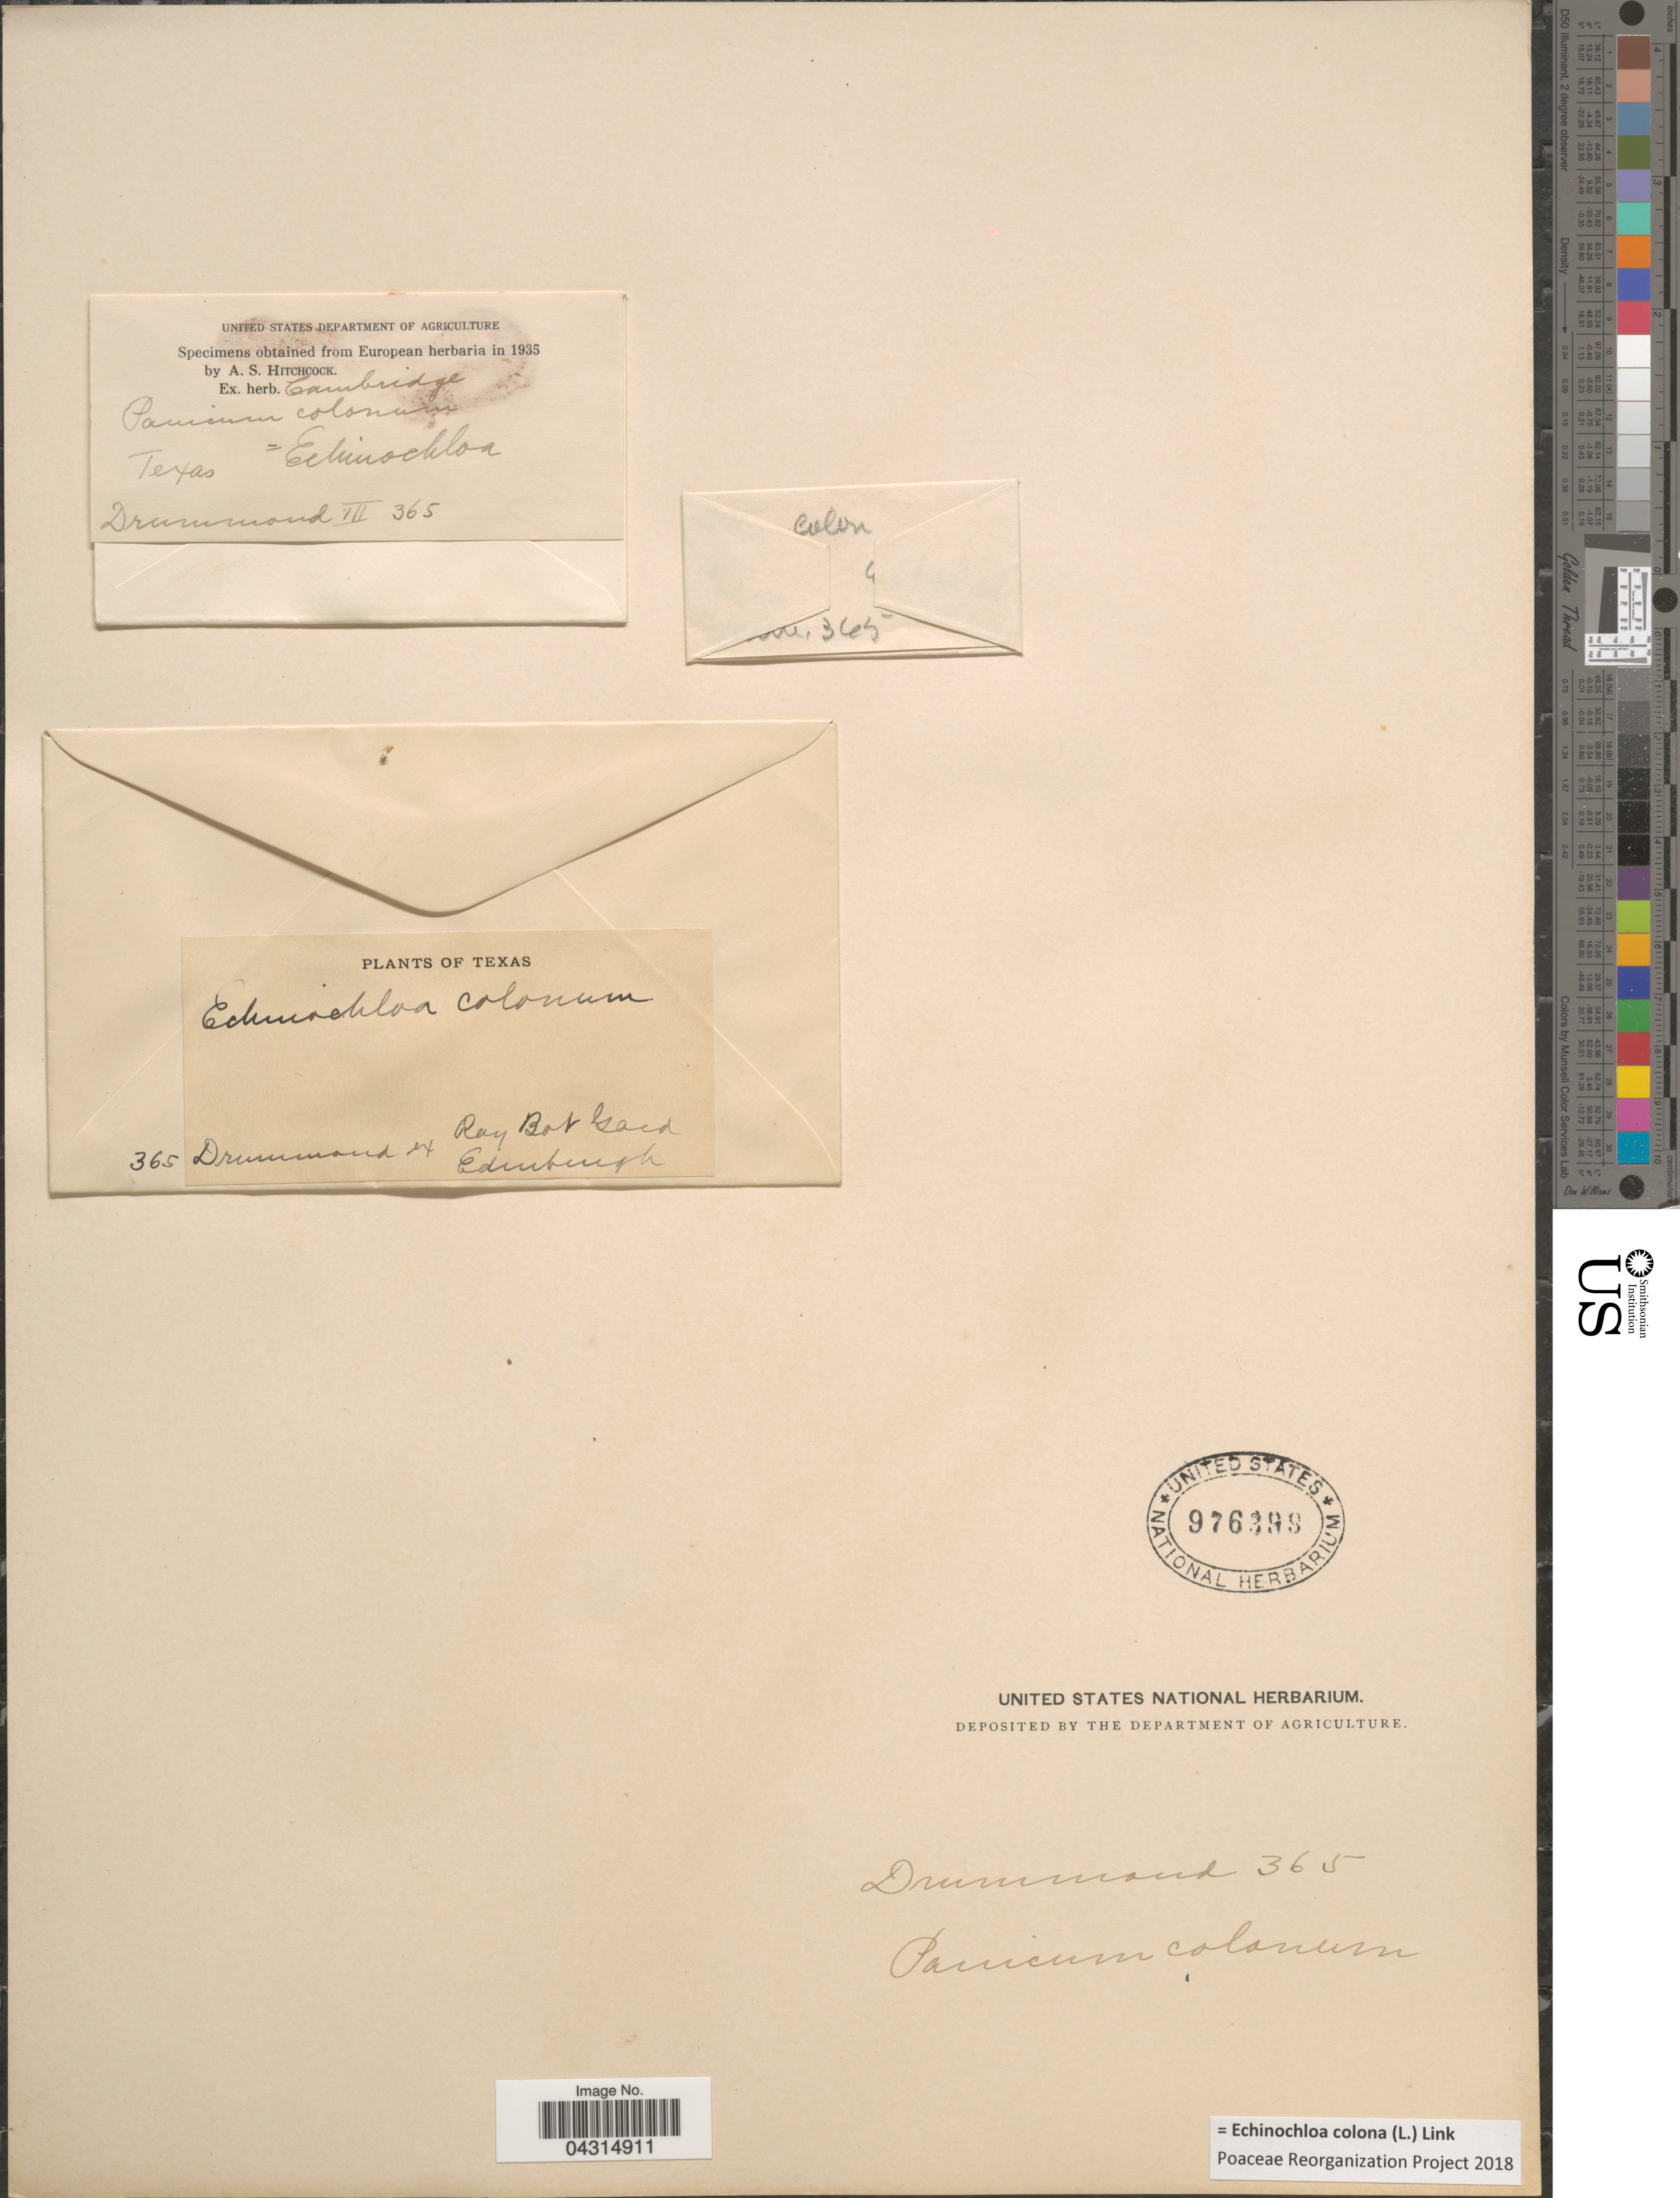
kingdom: Plantae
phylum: Tracheophyta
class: Liliopsida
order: Poales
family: Poaceae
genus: Echinochloa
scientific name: Echinochloa colona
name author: (L.) Link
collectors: -. Drummond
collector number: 365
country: United States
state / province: Texas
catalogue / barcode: US 976399